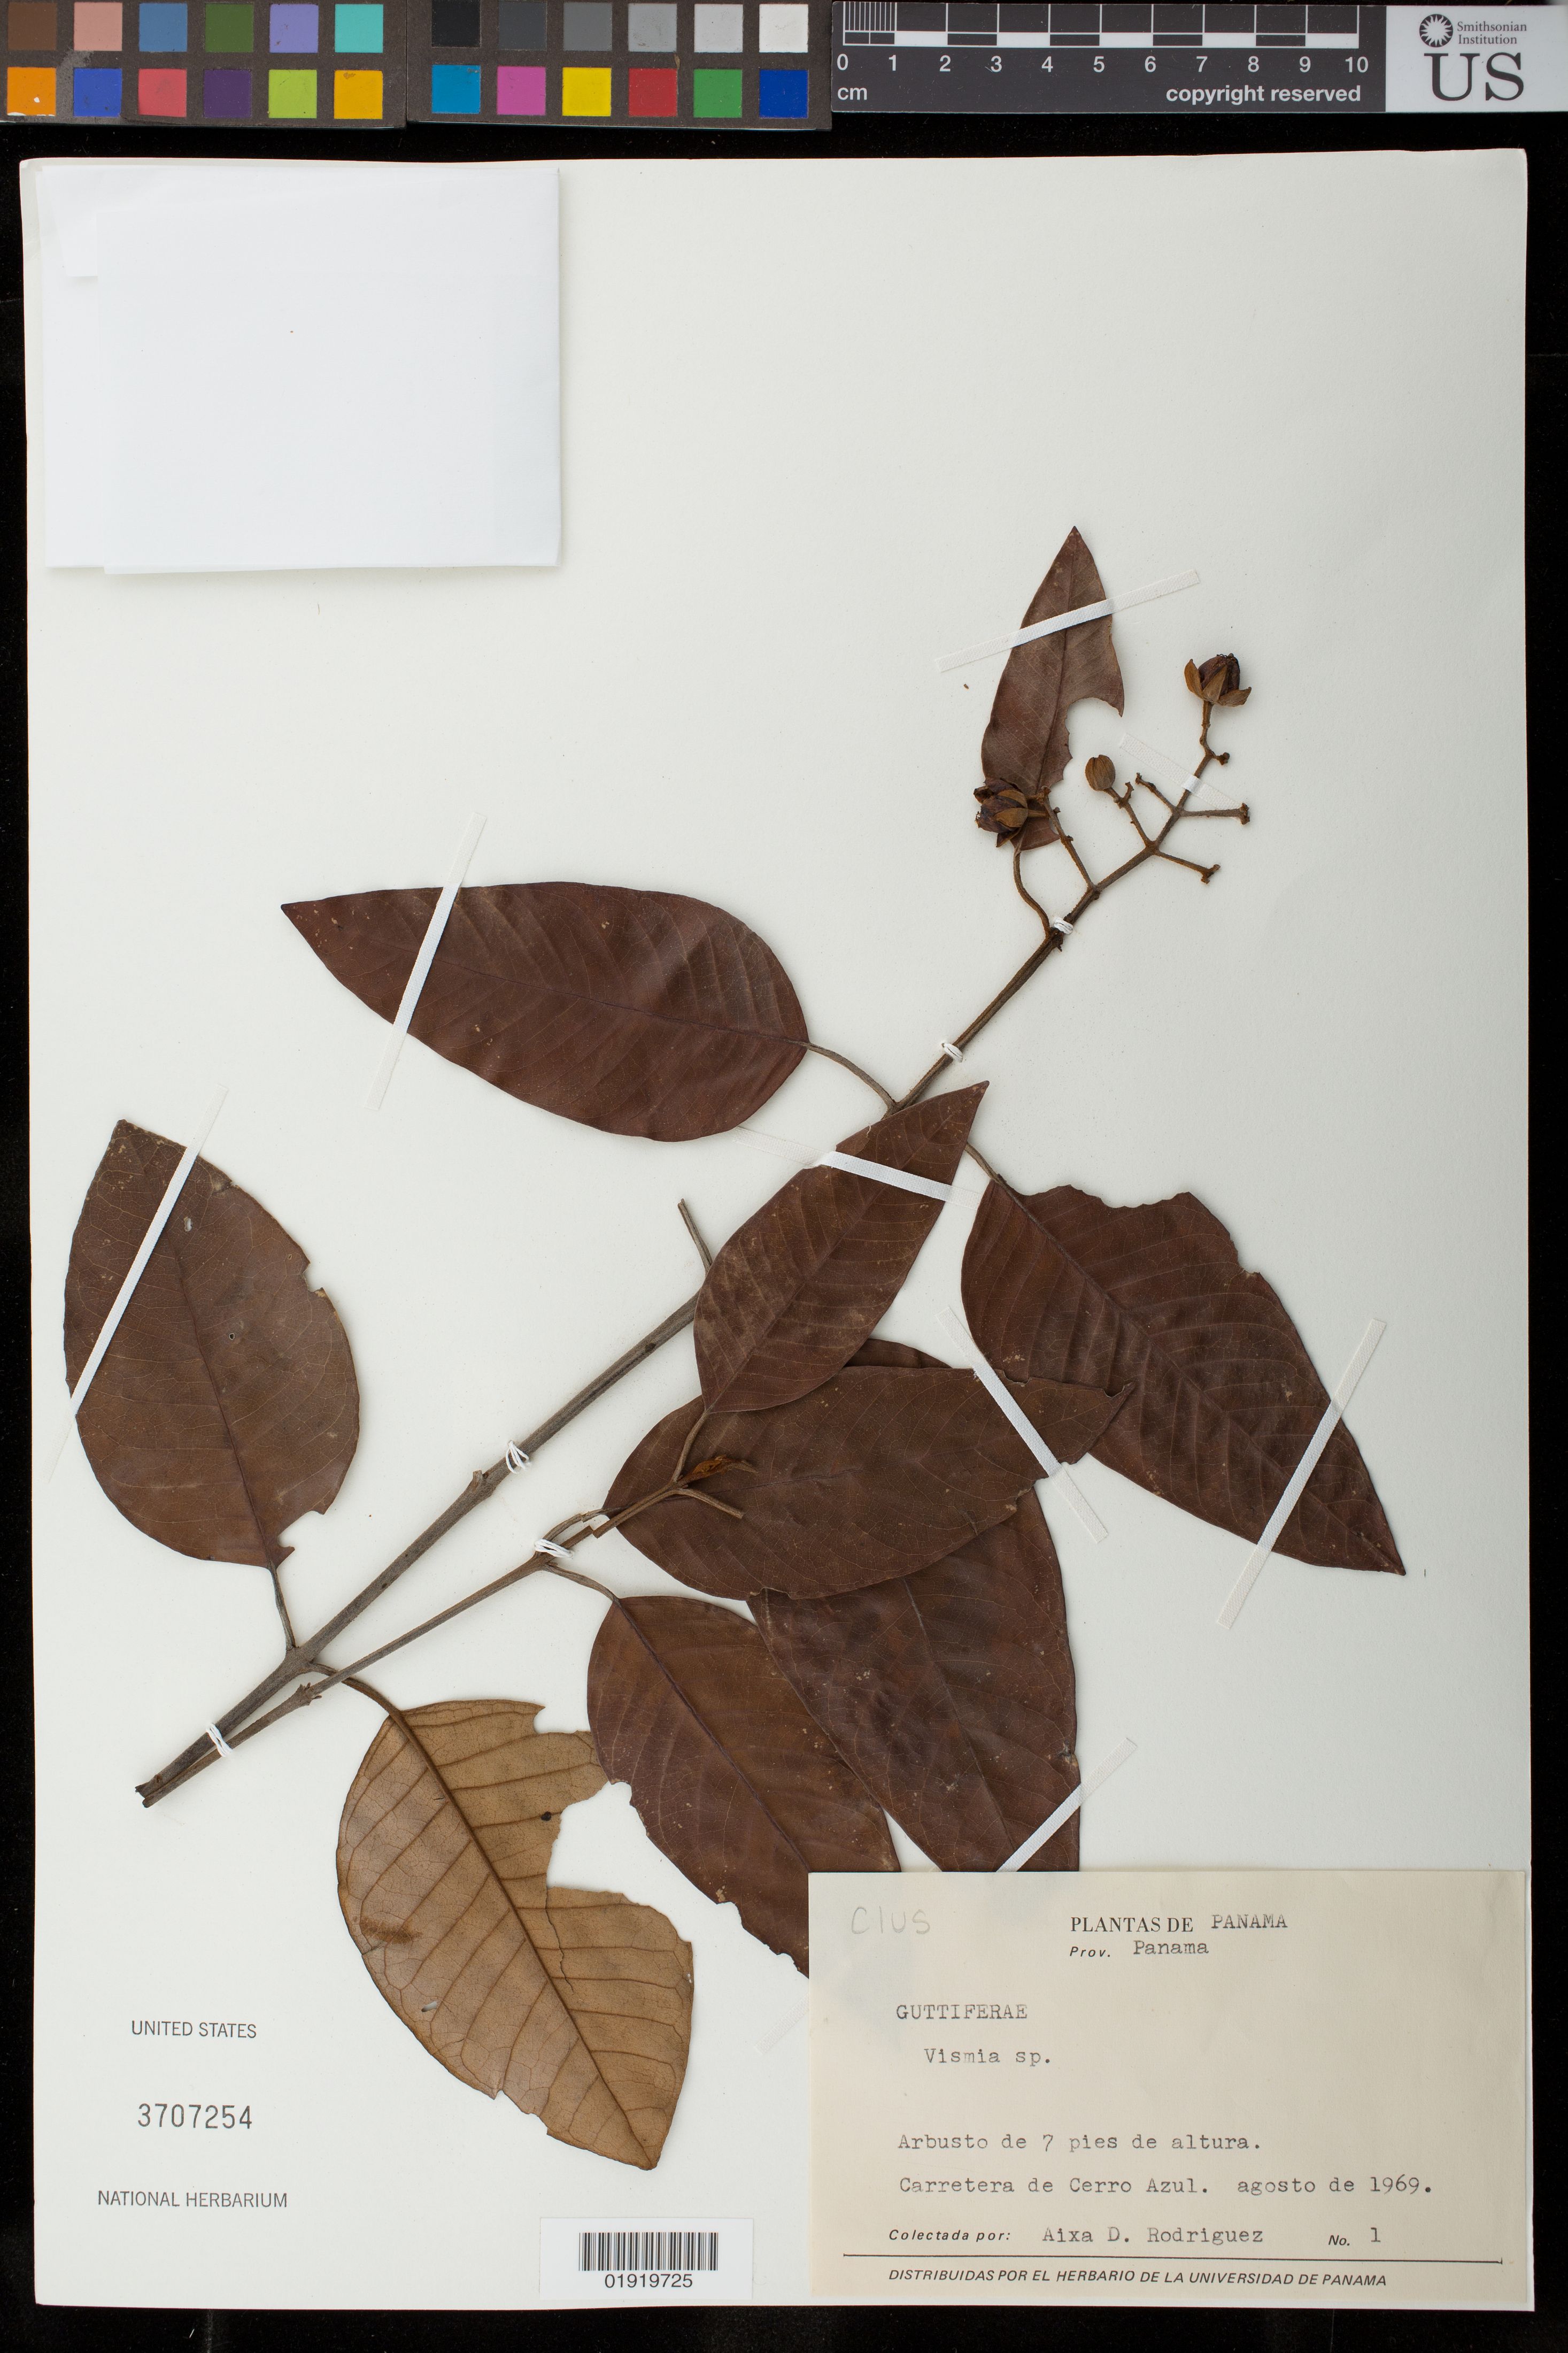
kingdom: Plantae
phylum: Tracheophyta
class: Magnoliopsida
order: Malpighiales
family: Hypericaceae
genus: Vismia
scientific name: Vismia sp.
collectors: A. Rodriguez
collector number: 1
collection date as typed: agosto de 1969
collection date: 1969-08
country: Panama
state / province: Panamá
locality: Prov. Panama. Carretera de Cerro Azul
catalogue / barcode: US 3707254